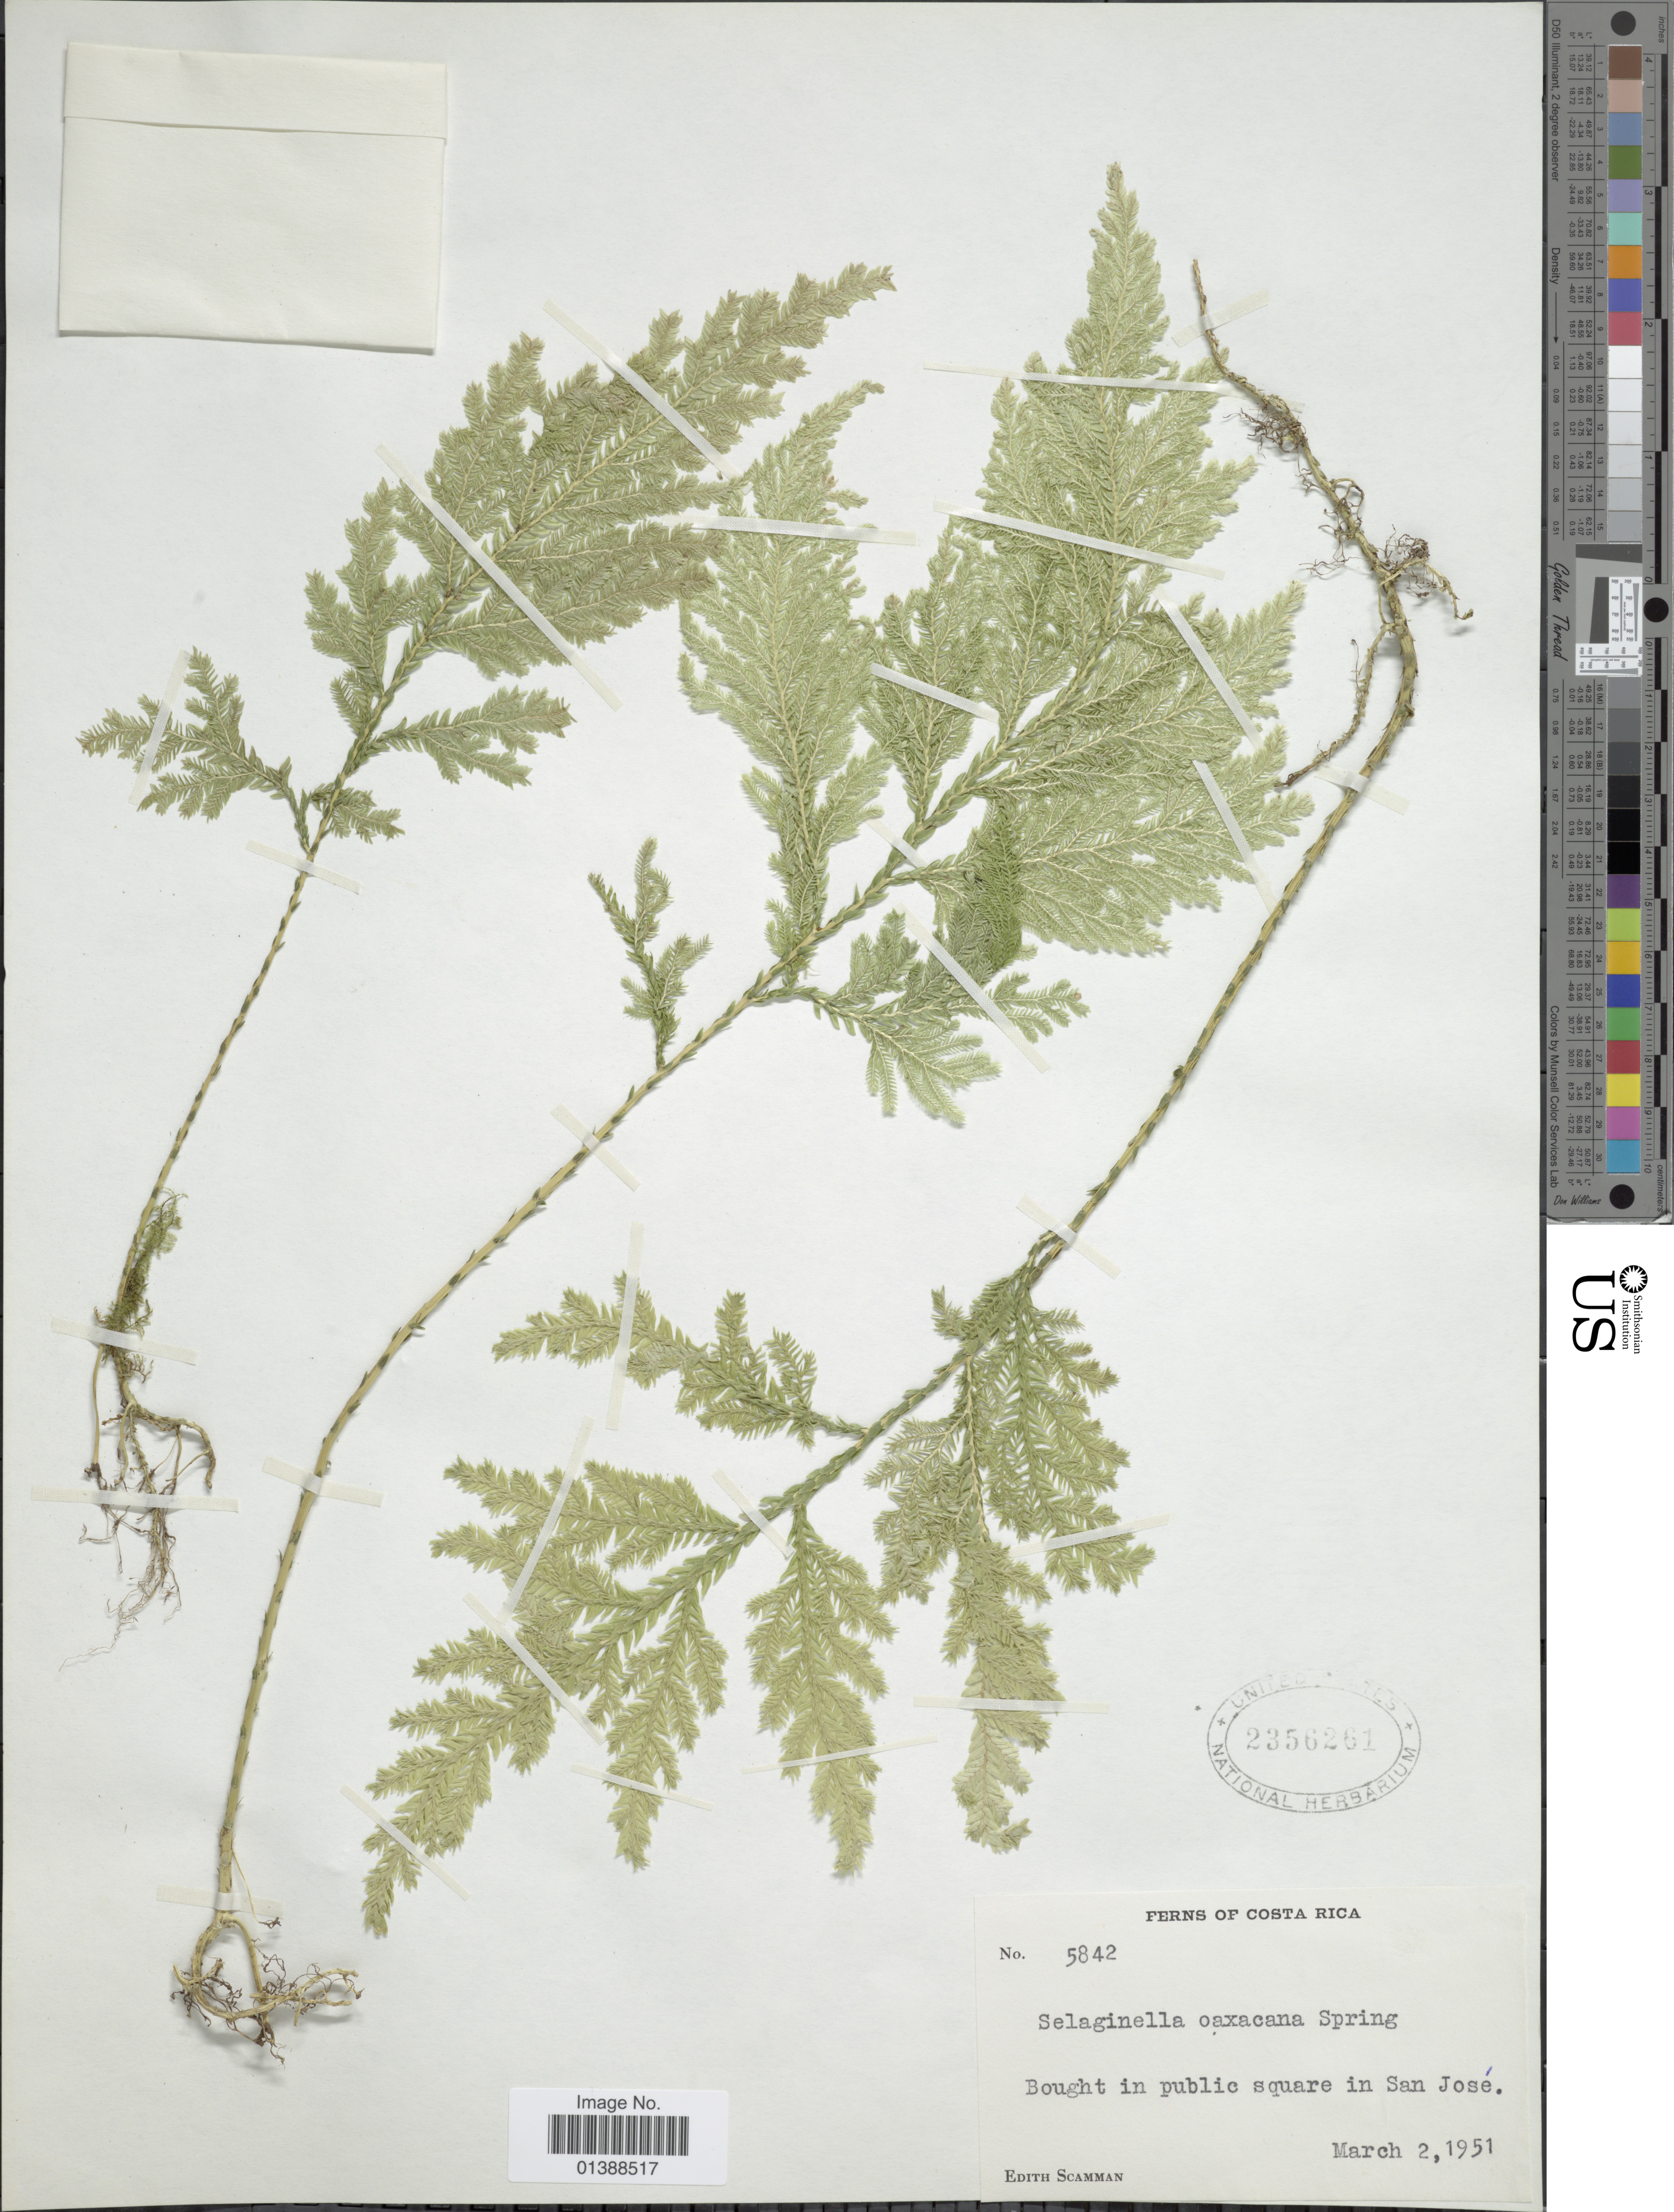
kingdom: Plantae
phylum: Tracheophyta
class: Lycopodiopsida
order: Selaginellales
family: Selaginellaceae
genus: Selaginella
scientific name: Selaginella oaxacana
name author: Spring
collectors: E. Scamman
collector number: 5842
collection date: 1951-03-02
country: Costa Rica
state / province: San José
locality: Bought in public square in San José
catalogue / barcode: US 2356261